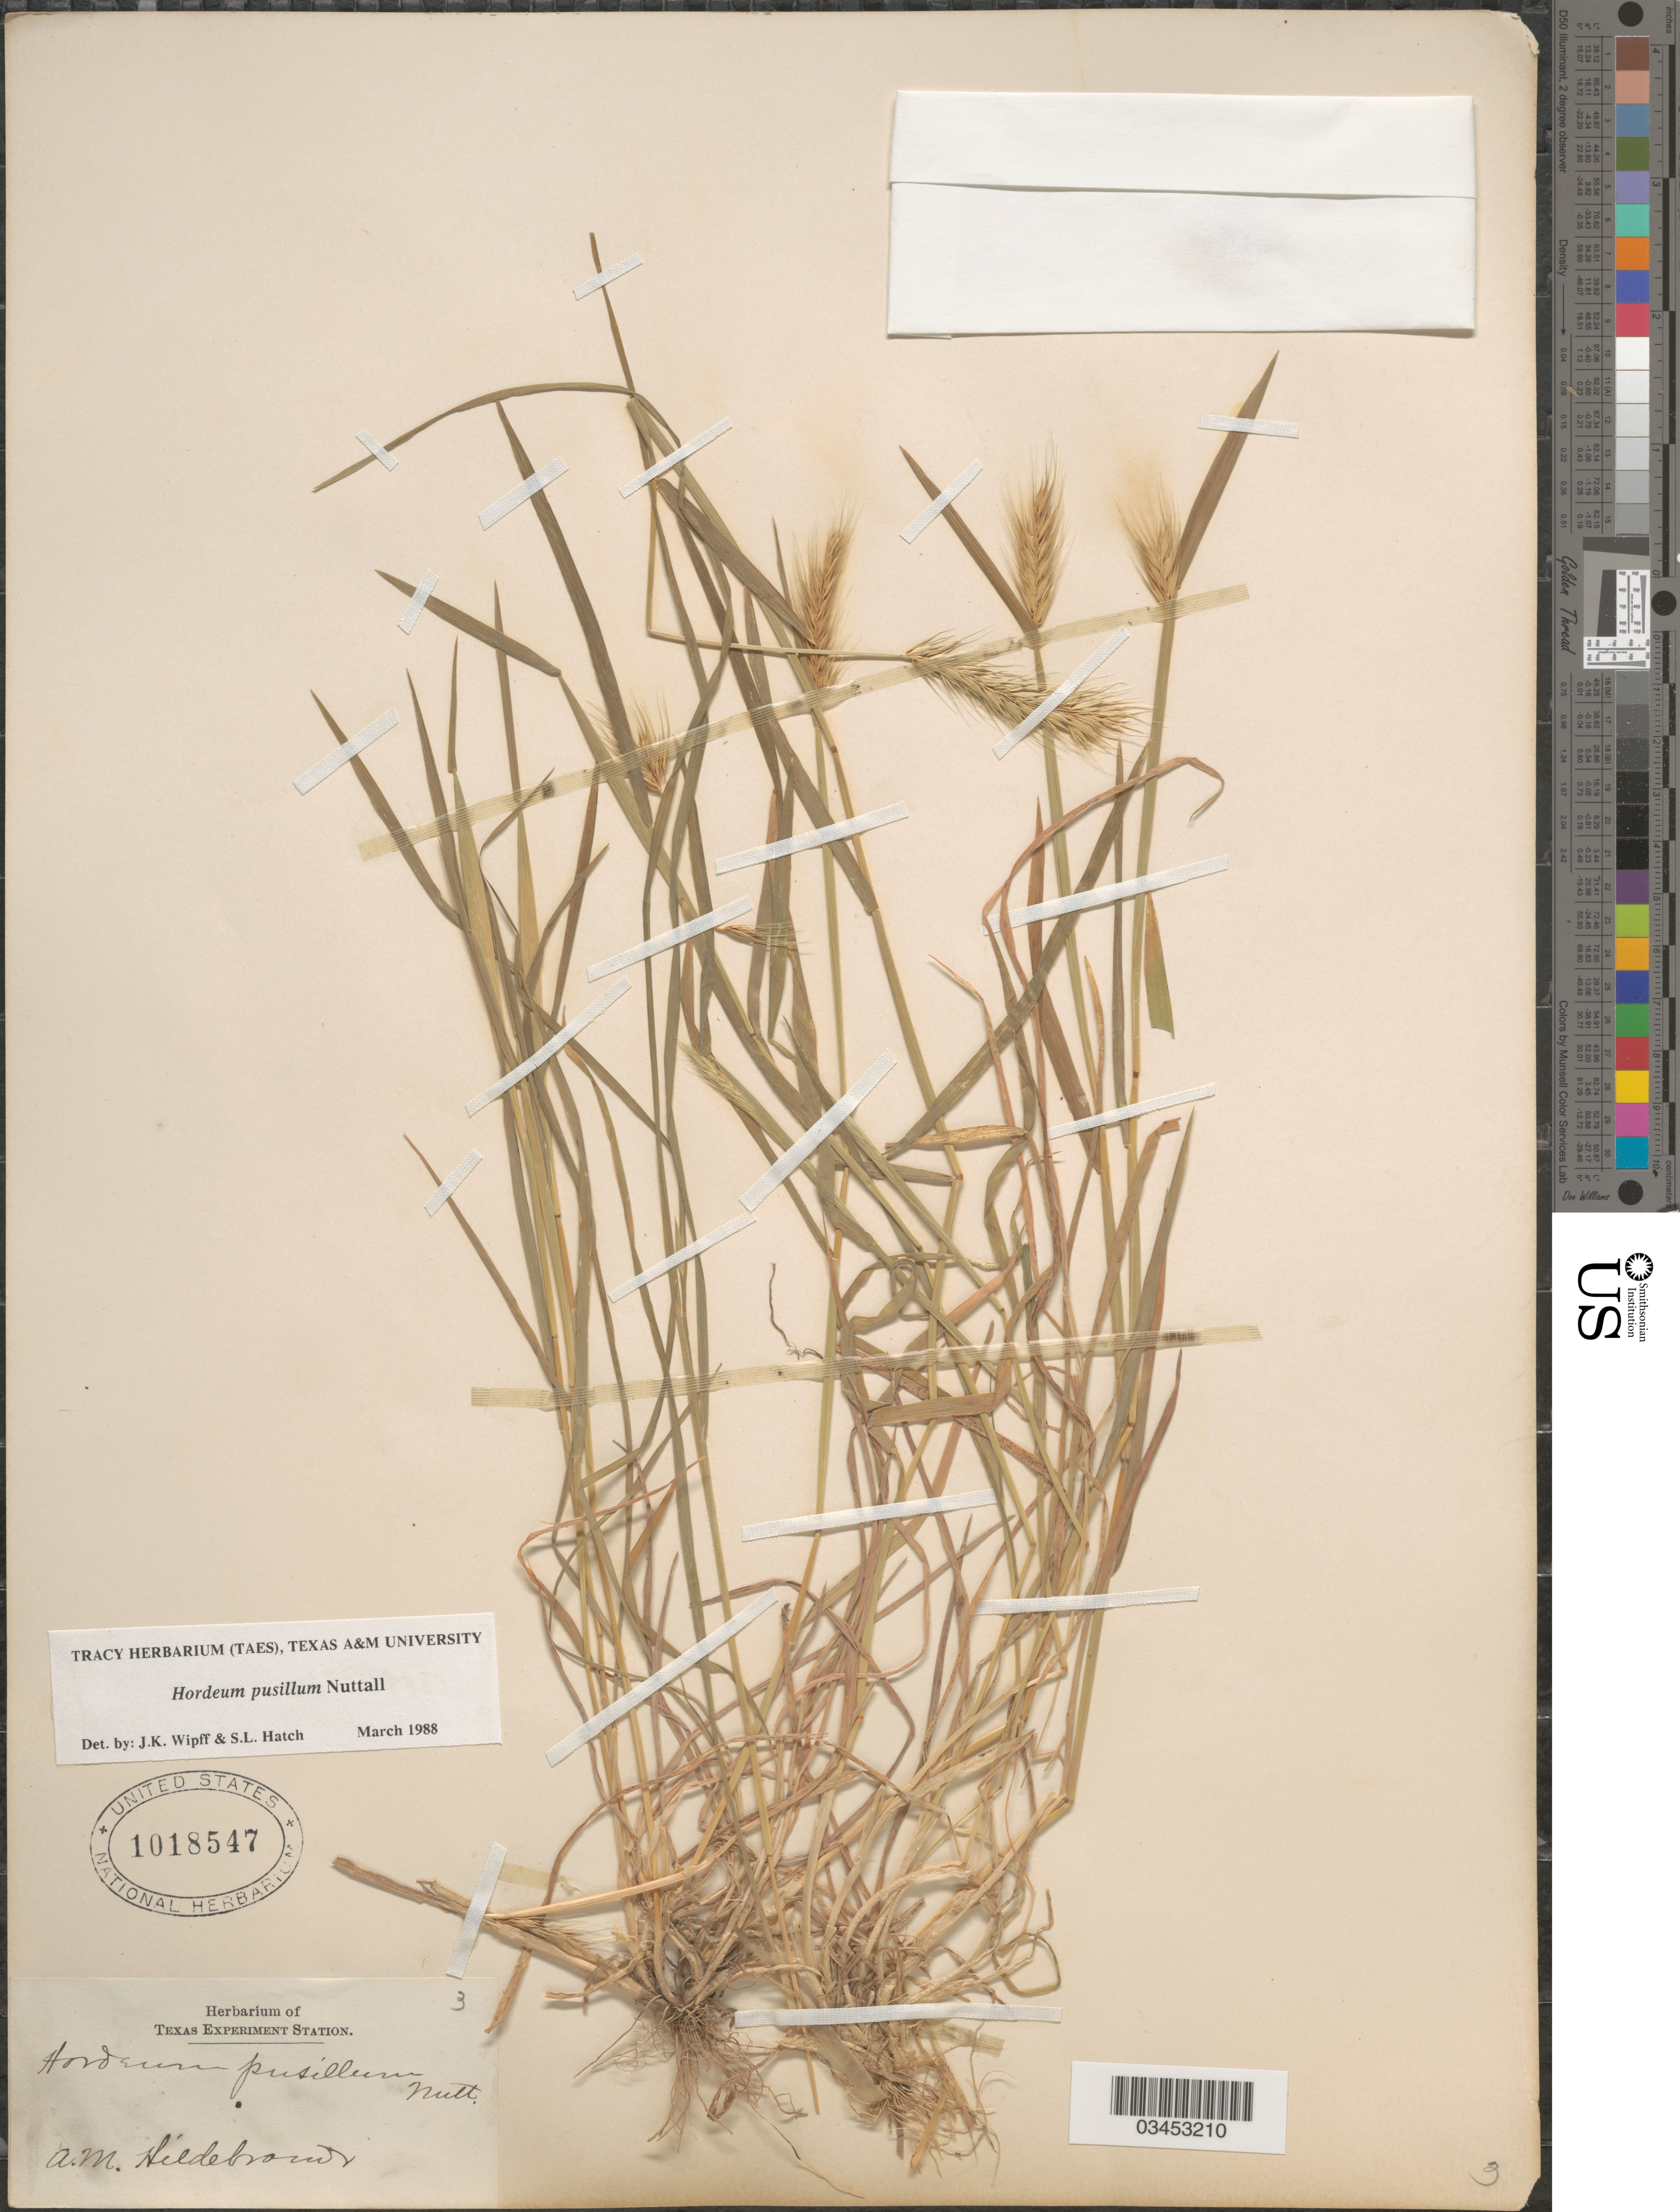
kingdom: Plantae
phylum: Tracheophyta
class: Liliopsida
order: Poales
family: Poaceae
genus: Hordeum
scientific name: Hordeum pusillum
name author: Nutt.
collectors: A. Hildebrandt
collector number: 3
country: United States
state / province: Texas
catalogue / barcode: US 1018547